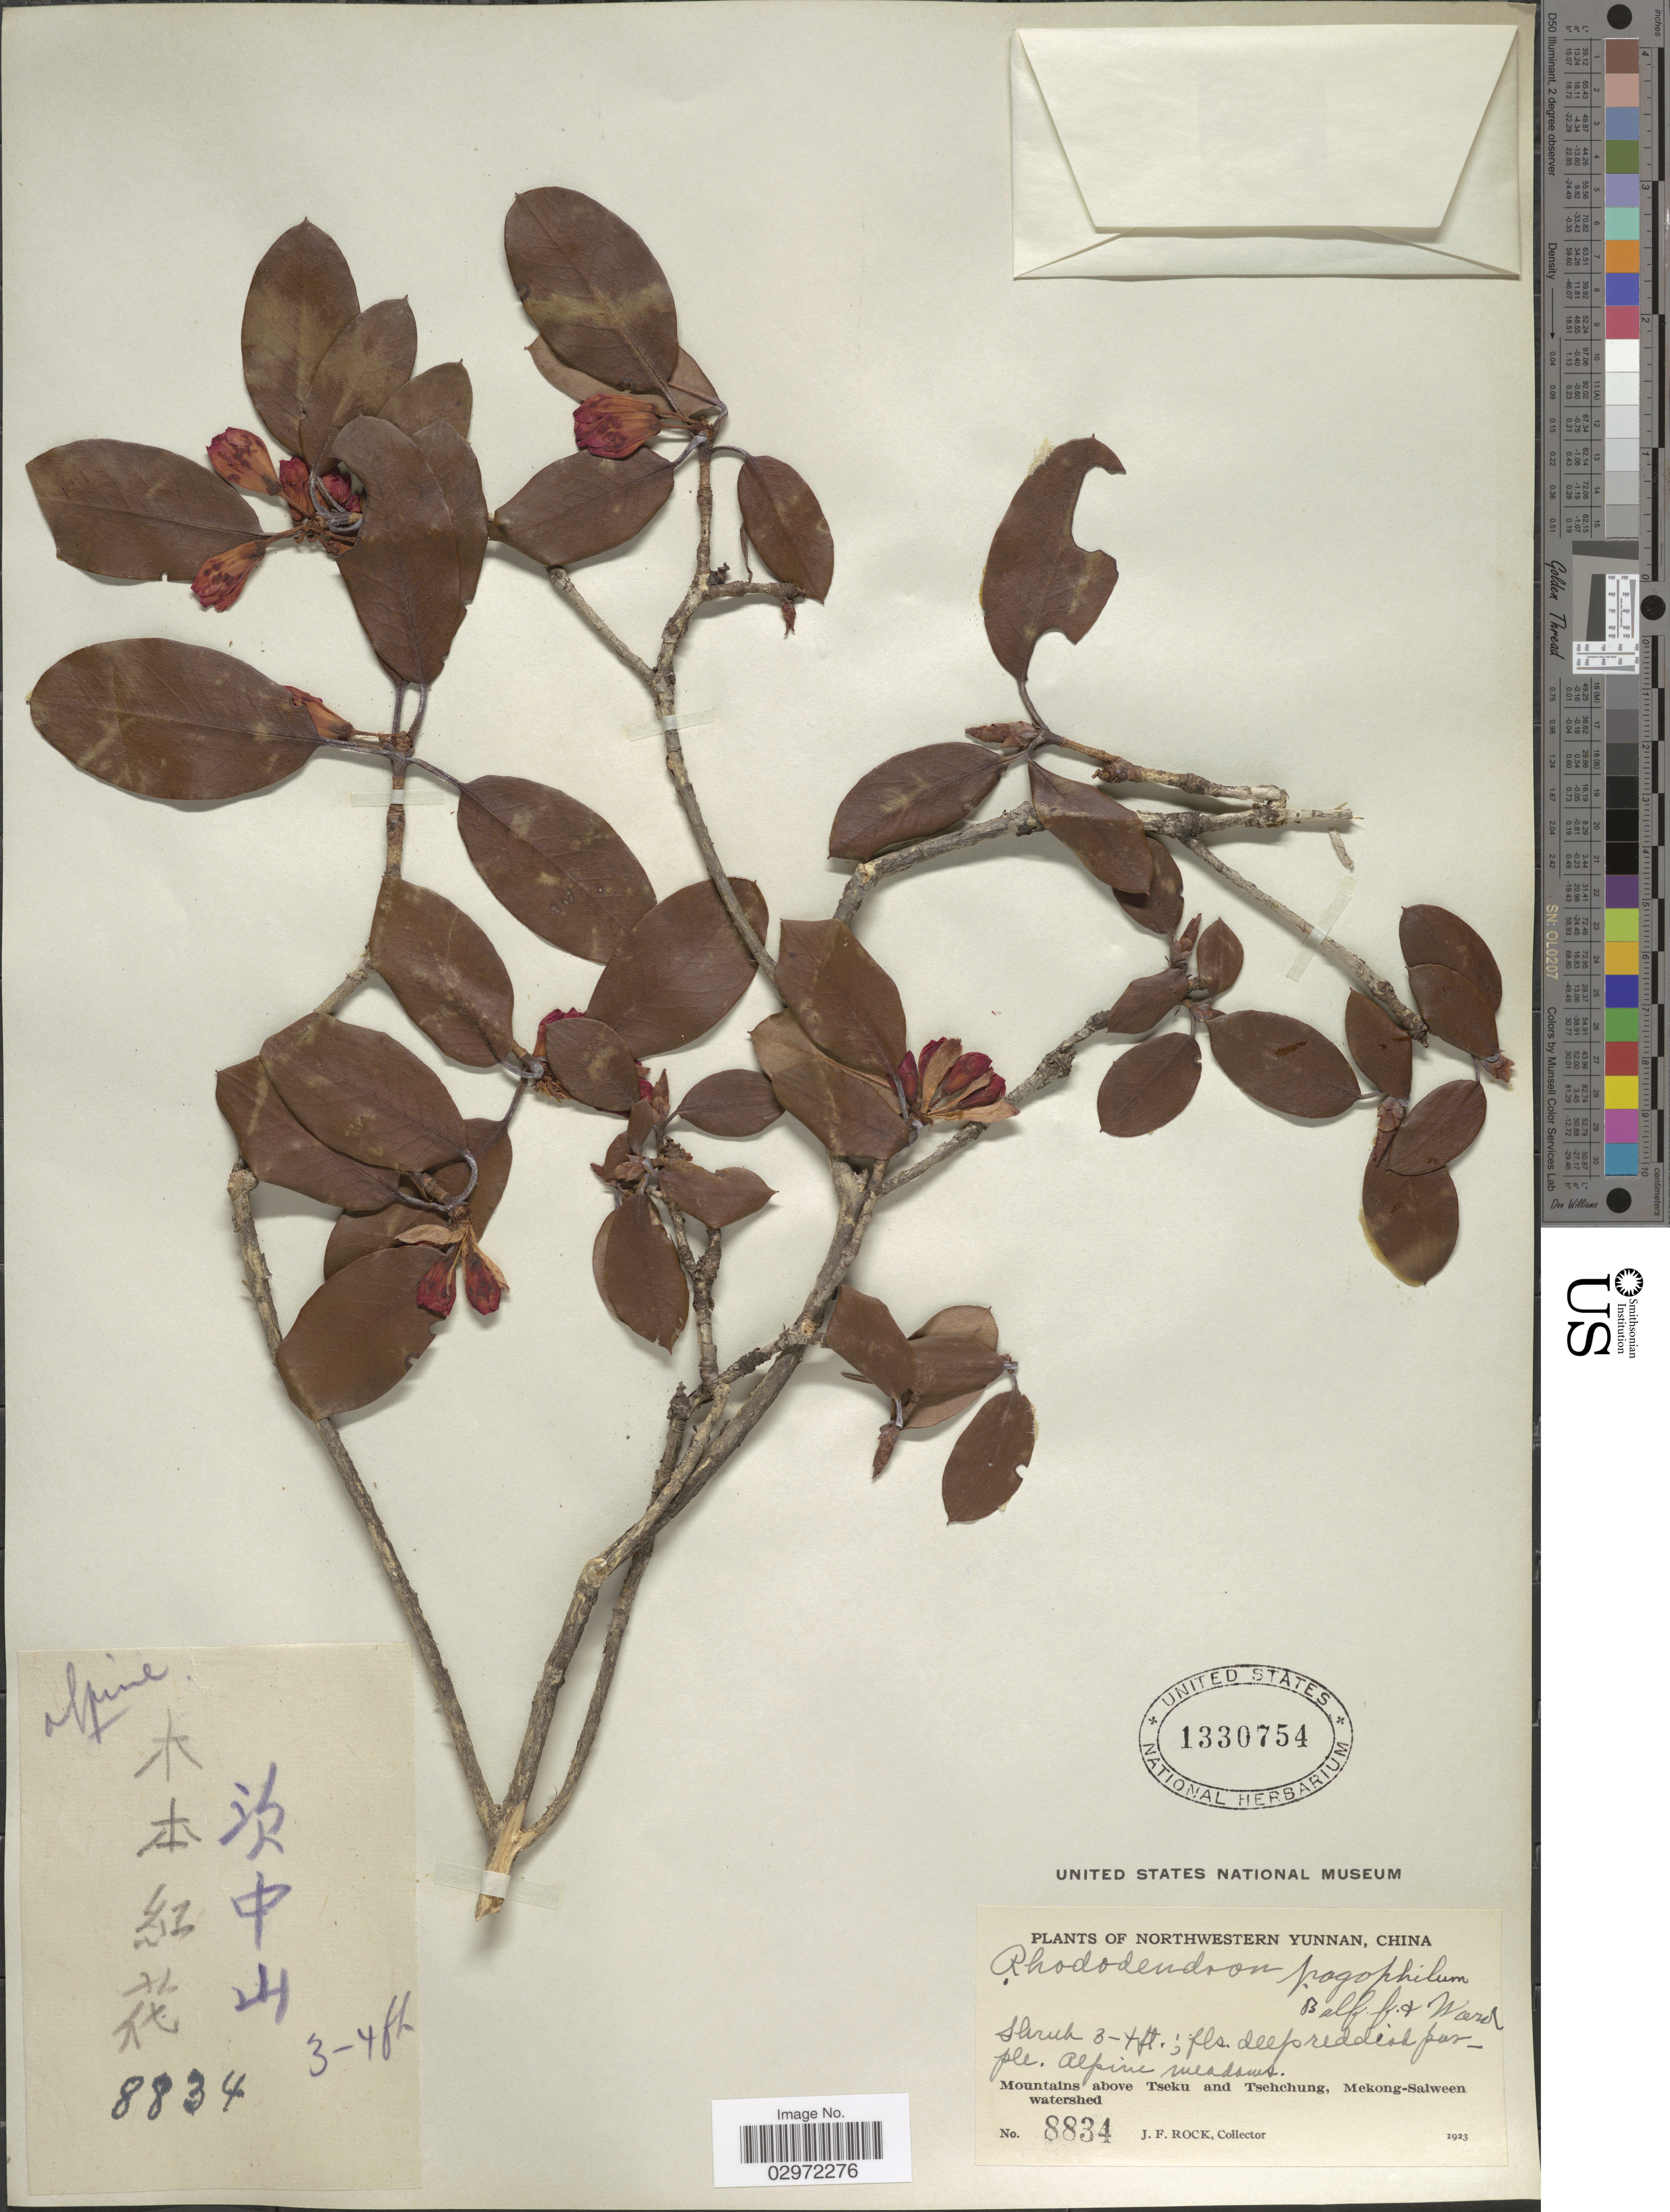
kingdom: Plantae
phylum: Tracheophyta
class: Magnoliopsida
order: Ericales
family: Ericaceae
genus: Rhododendron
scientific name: Rhododendron pagophilum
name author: Balf. f. & Kingdon-Ward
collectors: J. Rock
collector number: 8834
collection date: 1923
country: China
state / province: Yunnan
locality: Northwestern Yunnan, Mountains above Tseku and Tsehchung, Mekong-Salween watershed.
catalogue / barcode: US 1330754